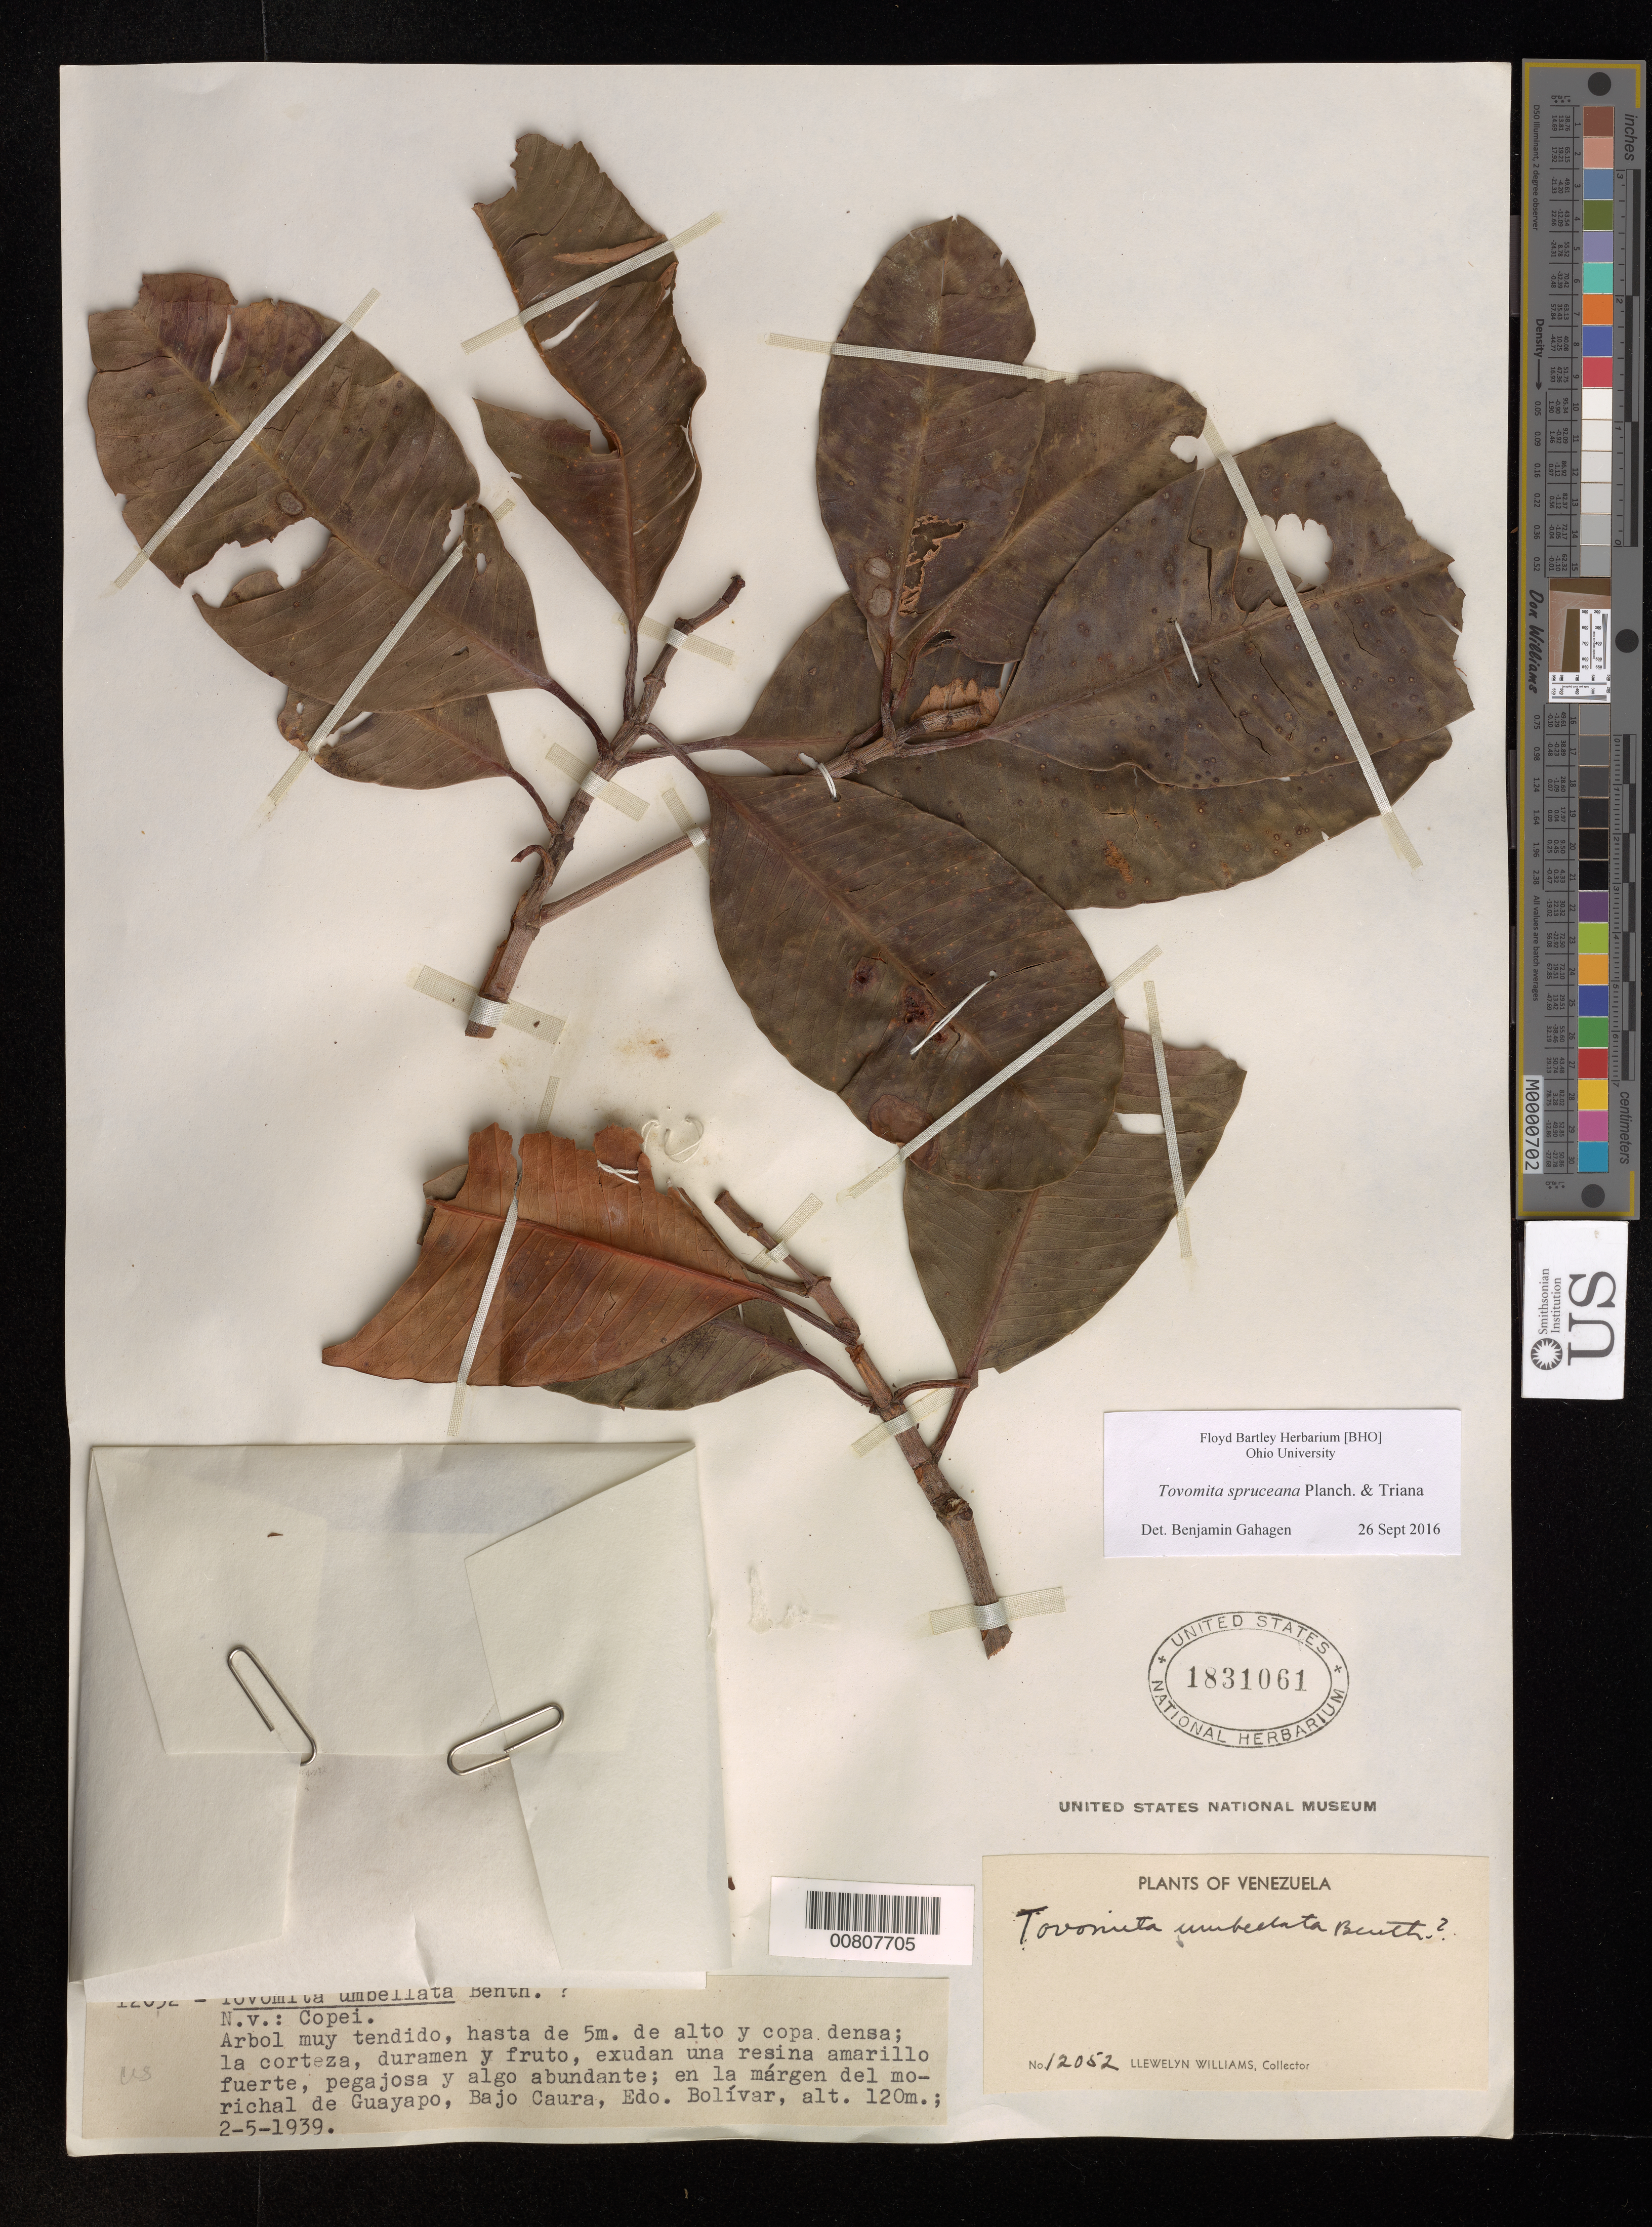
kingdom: Plantae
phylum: Tracheophyta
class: Magnoliopsida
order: Malpighiales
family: Clusiaceae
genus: Tovomita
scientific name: Tovomita spruceana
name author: Planch. & Triana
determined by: Gahagen, Benjamin, (BHO), Ohio University (UNITED STATES)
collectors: Ll. Williams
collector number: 12052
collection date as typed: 2-May-39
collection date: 1939-05-02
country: Venezuela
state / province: Bolívar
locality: Guayapo, Bajo Caura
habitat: Márgen del morichal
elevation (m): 120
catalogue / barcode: US 1831061